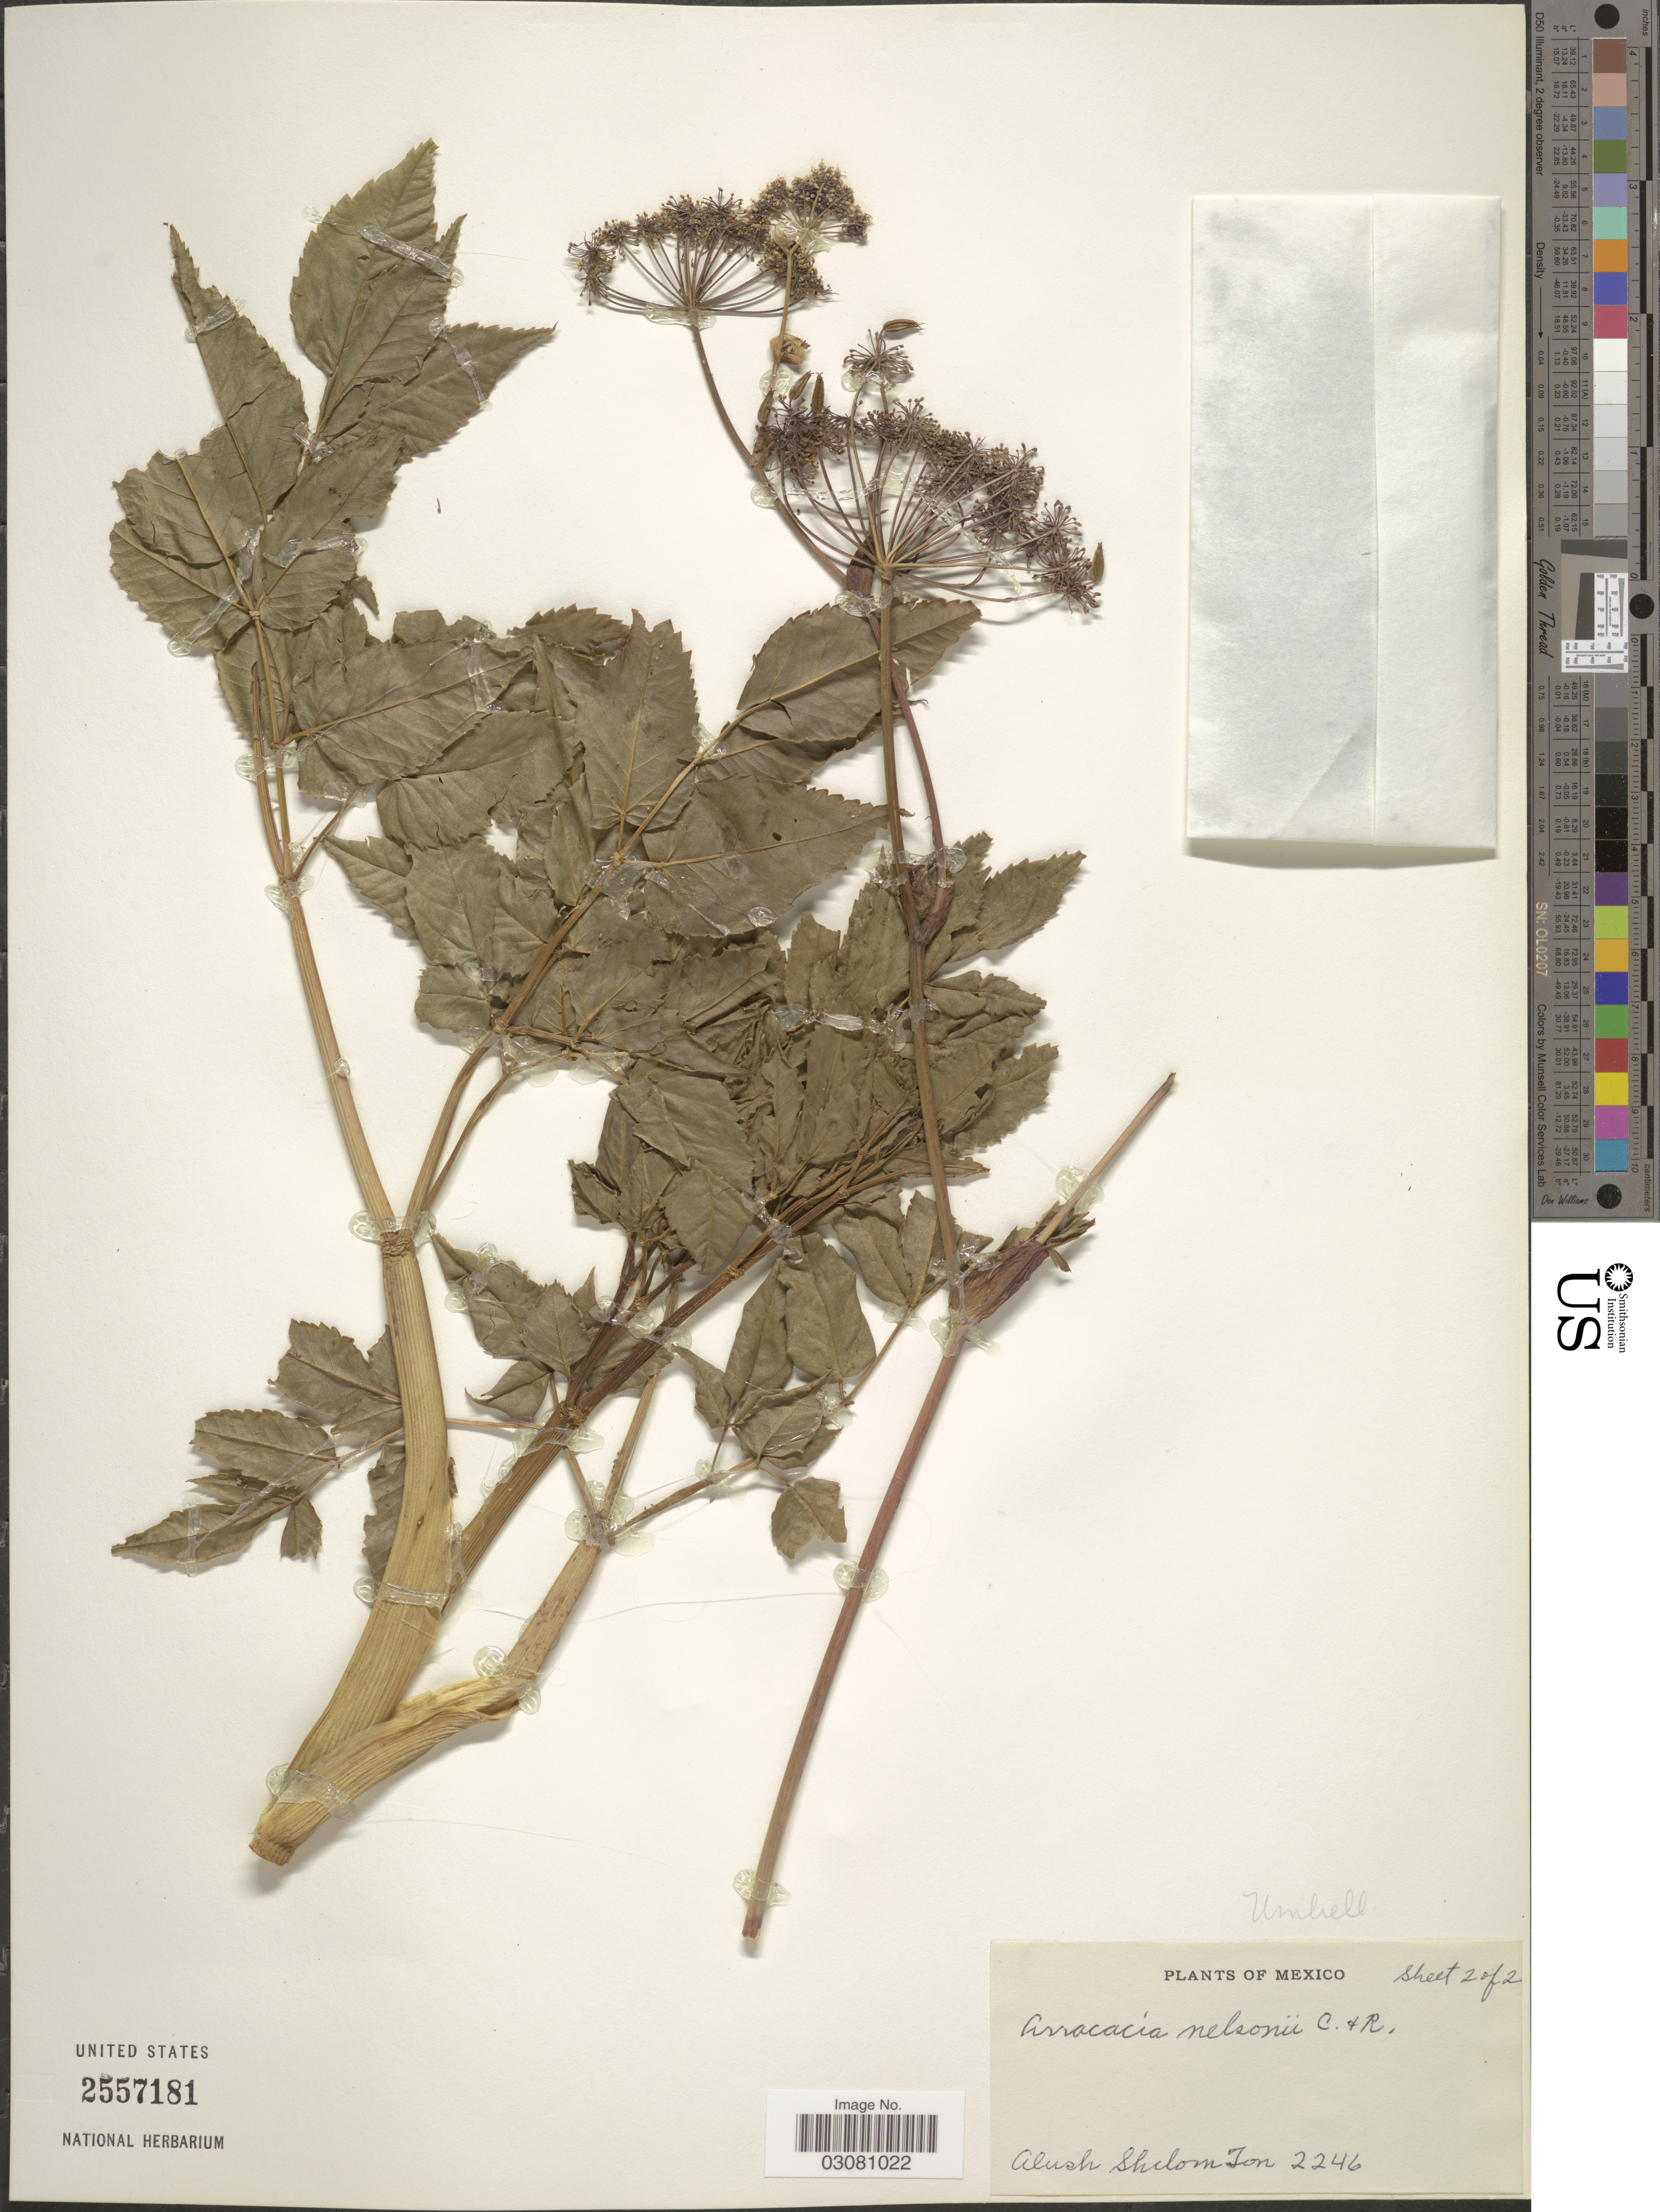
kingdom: Plantae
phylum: Tracheophyta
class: Magnoliopsida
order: Apiales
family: Apiaceae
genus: Arracacia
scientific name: Arracacia nelsoni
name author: J.M. Coult. & Rose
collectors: A. Ton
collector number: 2246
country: Mexico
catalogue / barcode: US 2557181